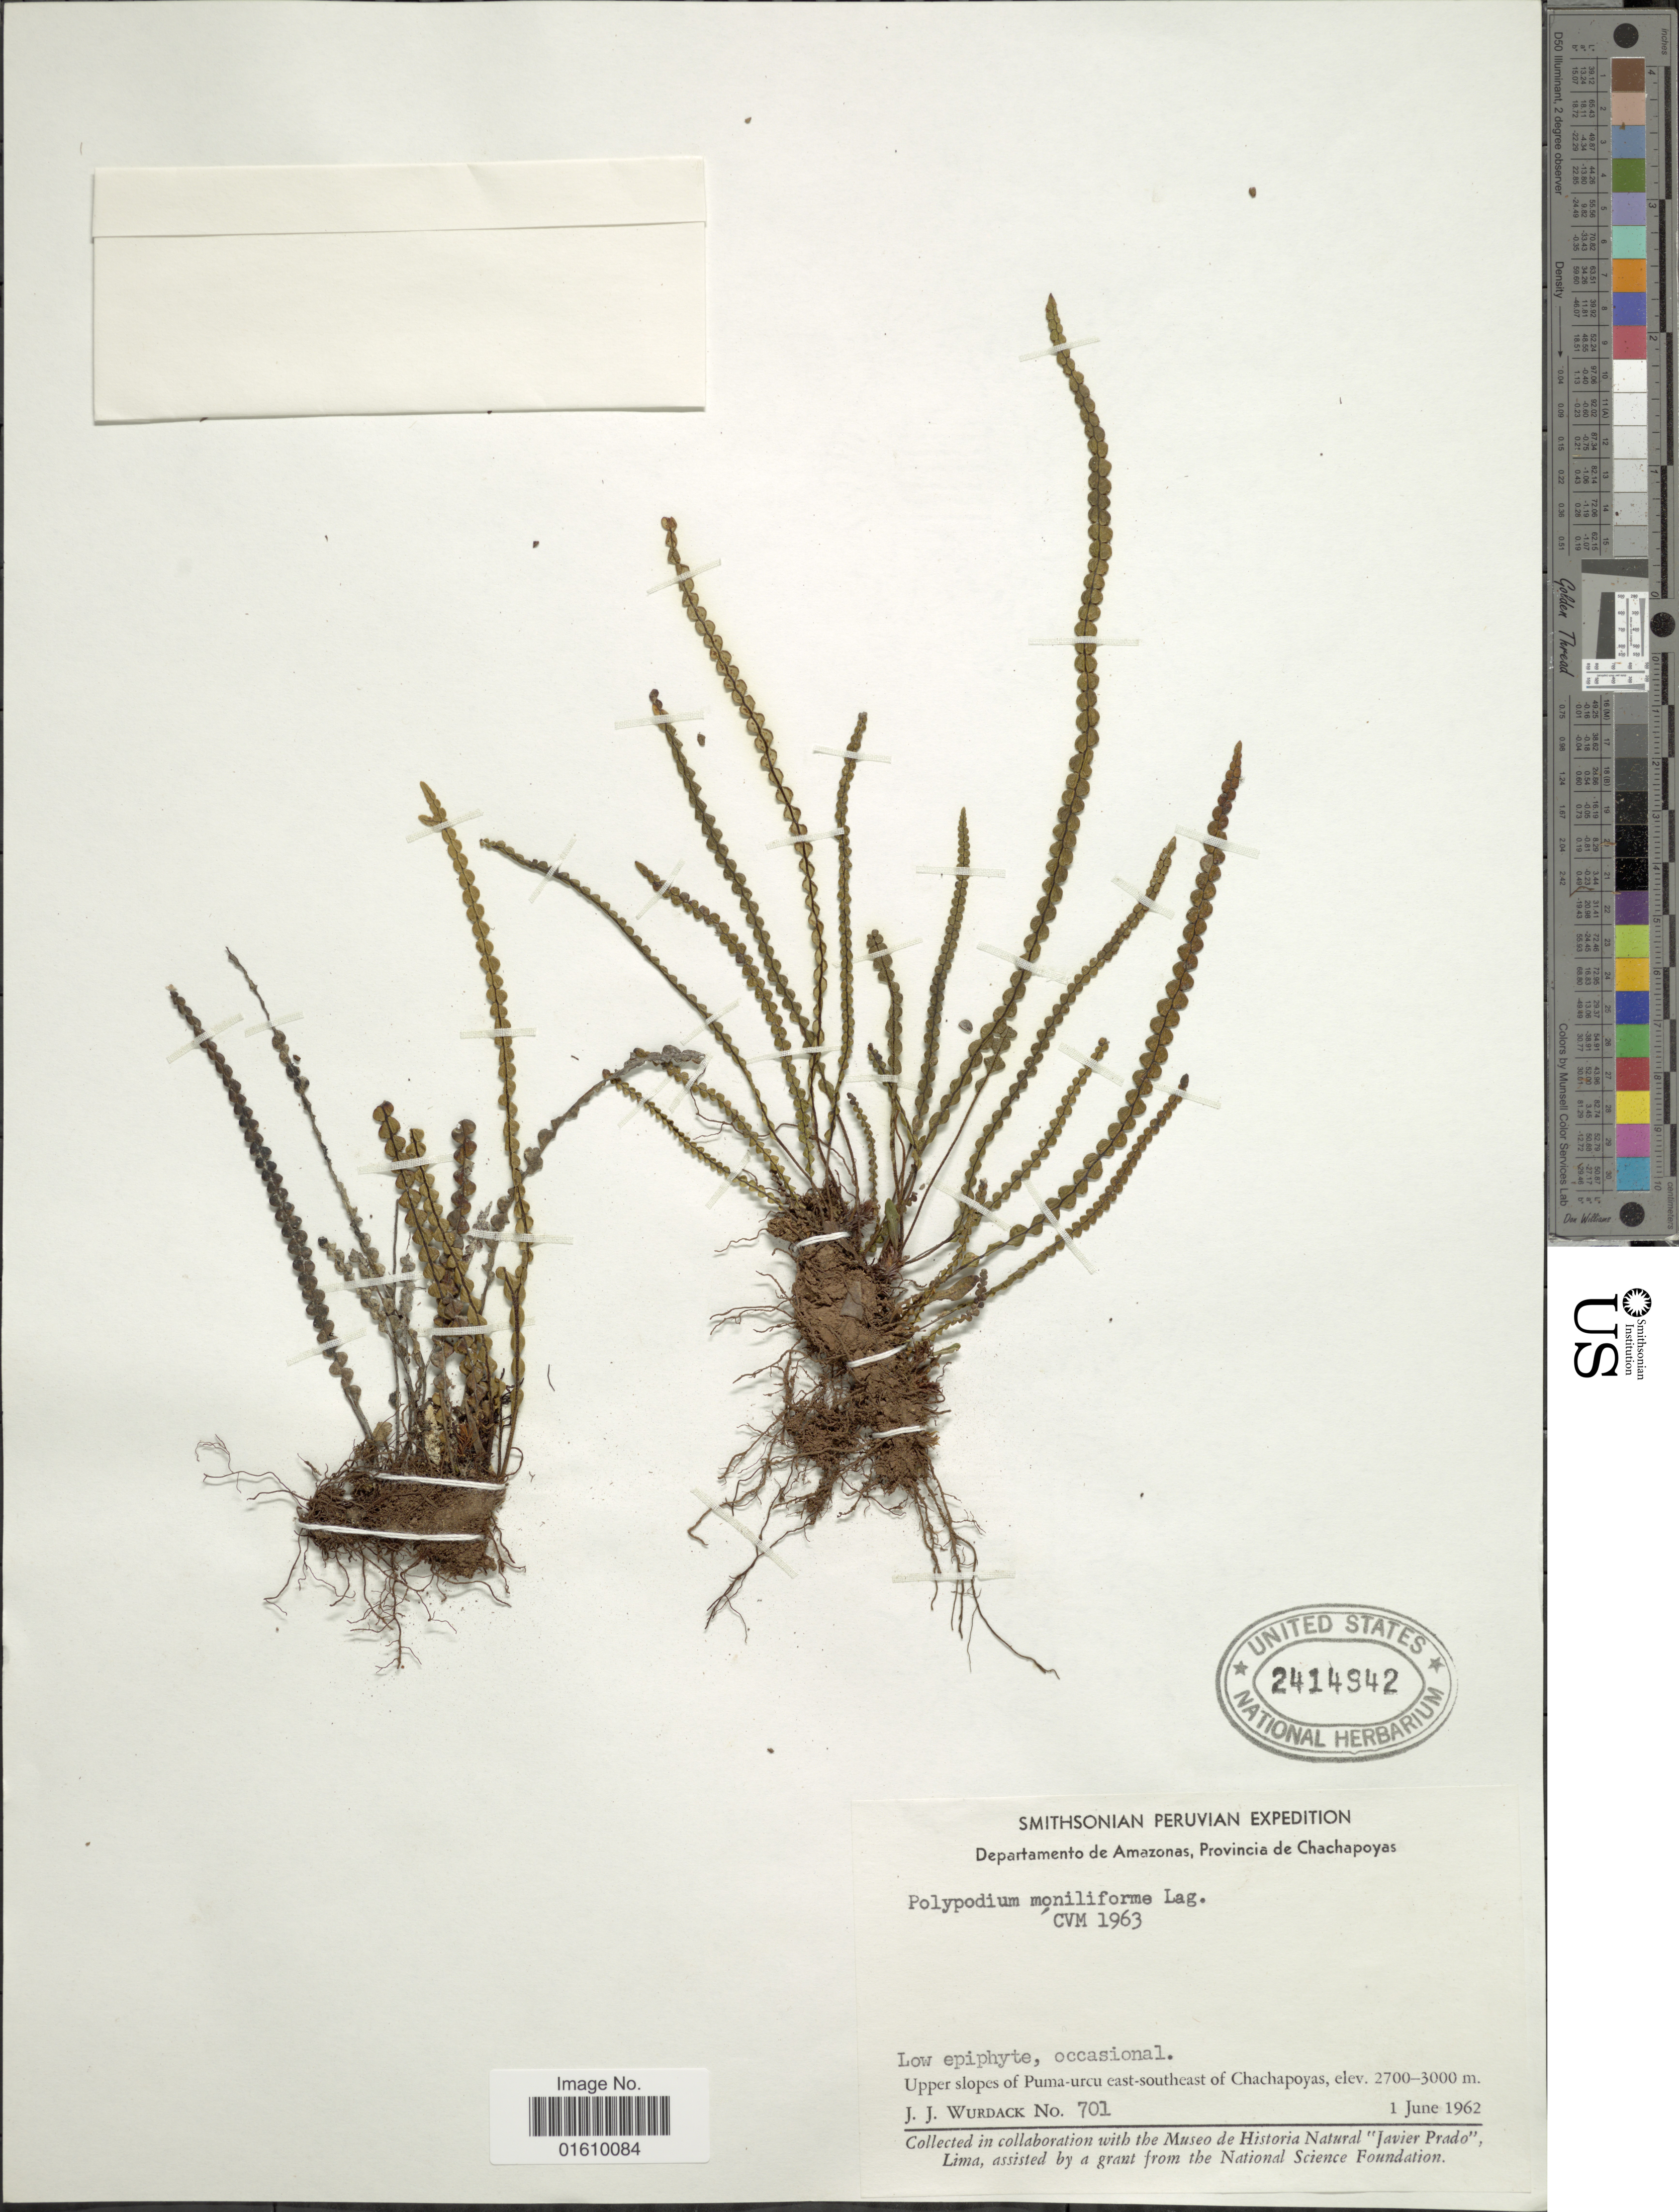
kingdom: Plantae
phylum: Tracheophyta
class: Polypodiopsida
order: Polypodiales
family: Polypodiaceae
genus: Melpomene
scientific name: Melpomene moniliformis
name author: (Lag. ex Sw.) A.R. Sm. & R.C. Moran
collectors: J. J. Wurdack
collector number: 701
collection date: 1962-06-01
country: Peru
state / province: Amazonas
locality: Provincia de Chachapoyas, Upper slopes of Puma - urcu east - southeast of Chachapoyas.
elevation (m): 2700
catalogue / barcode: US 2414942